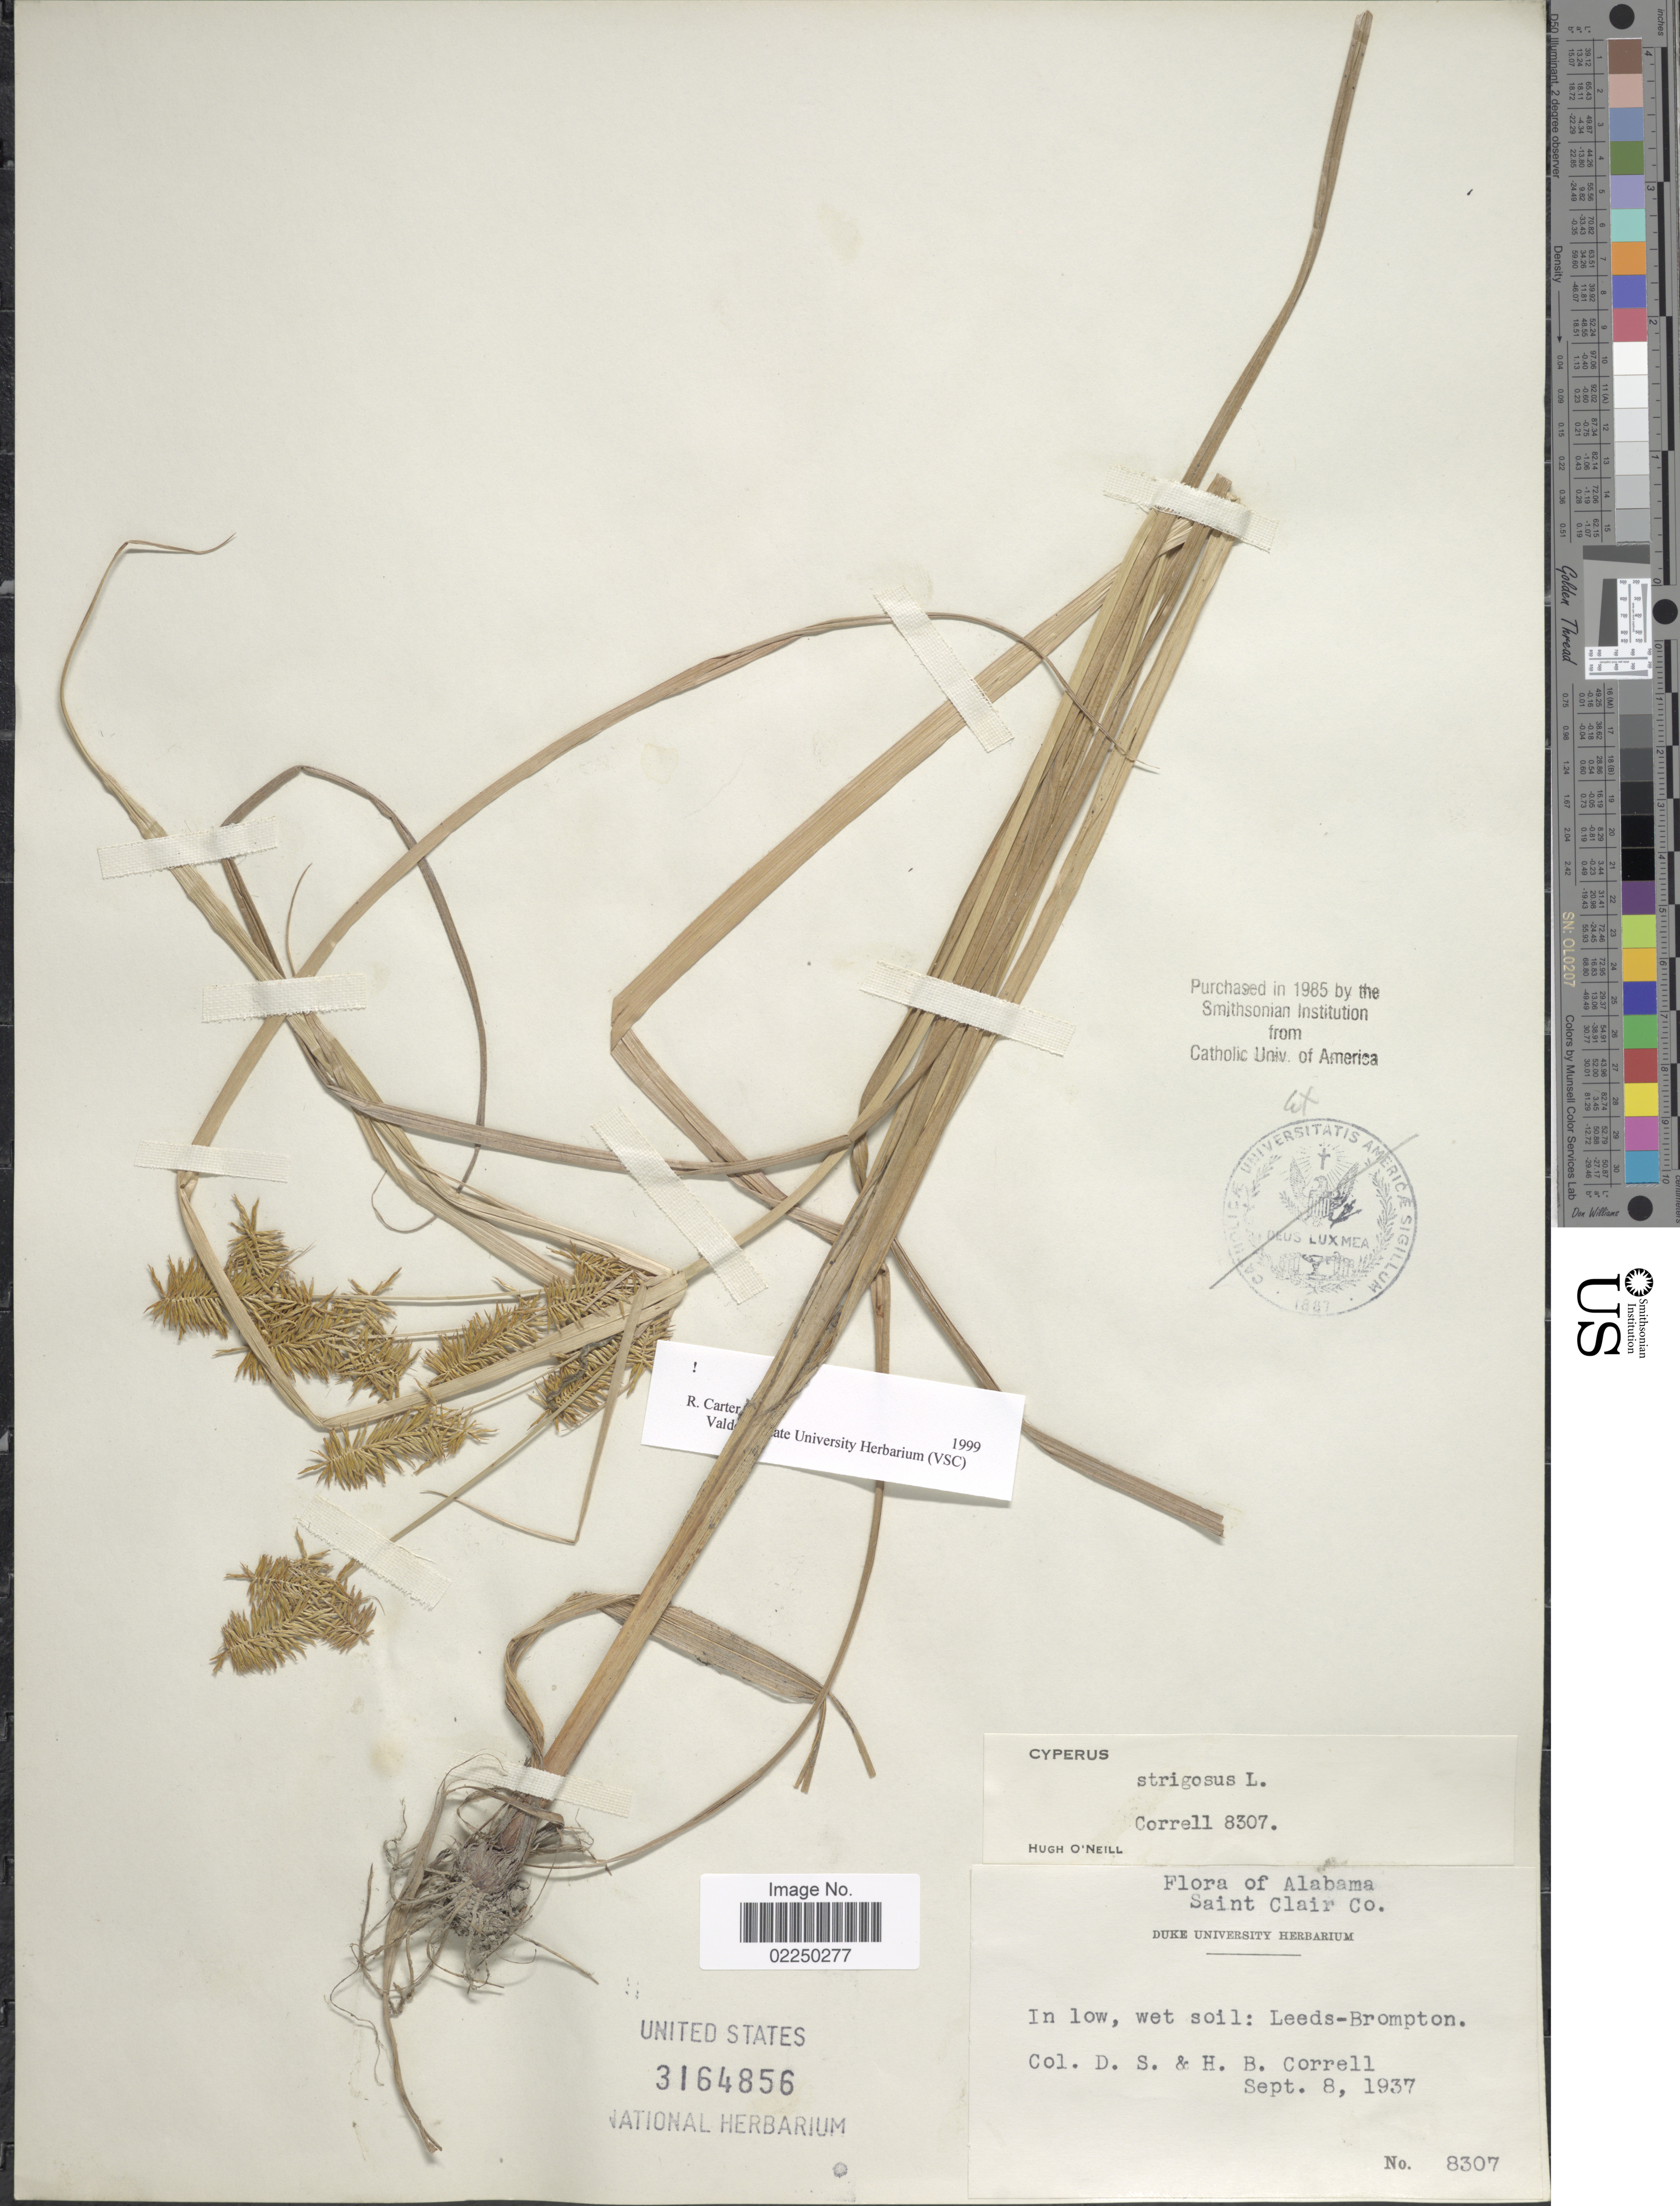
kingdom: Plantae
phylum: Tracheophyta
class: Liliopsida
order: Poales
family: Cyperaceae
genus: Cyperus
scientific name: Cyperus strigosus L.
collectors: D. S. Correll & H. Correll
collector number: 8307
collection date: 1937-09-08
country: United States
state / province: Alabama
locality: Sant Clair Co., in low wet soil: Leeds-Brompton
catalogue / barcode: US 3164856